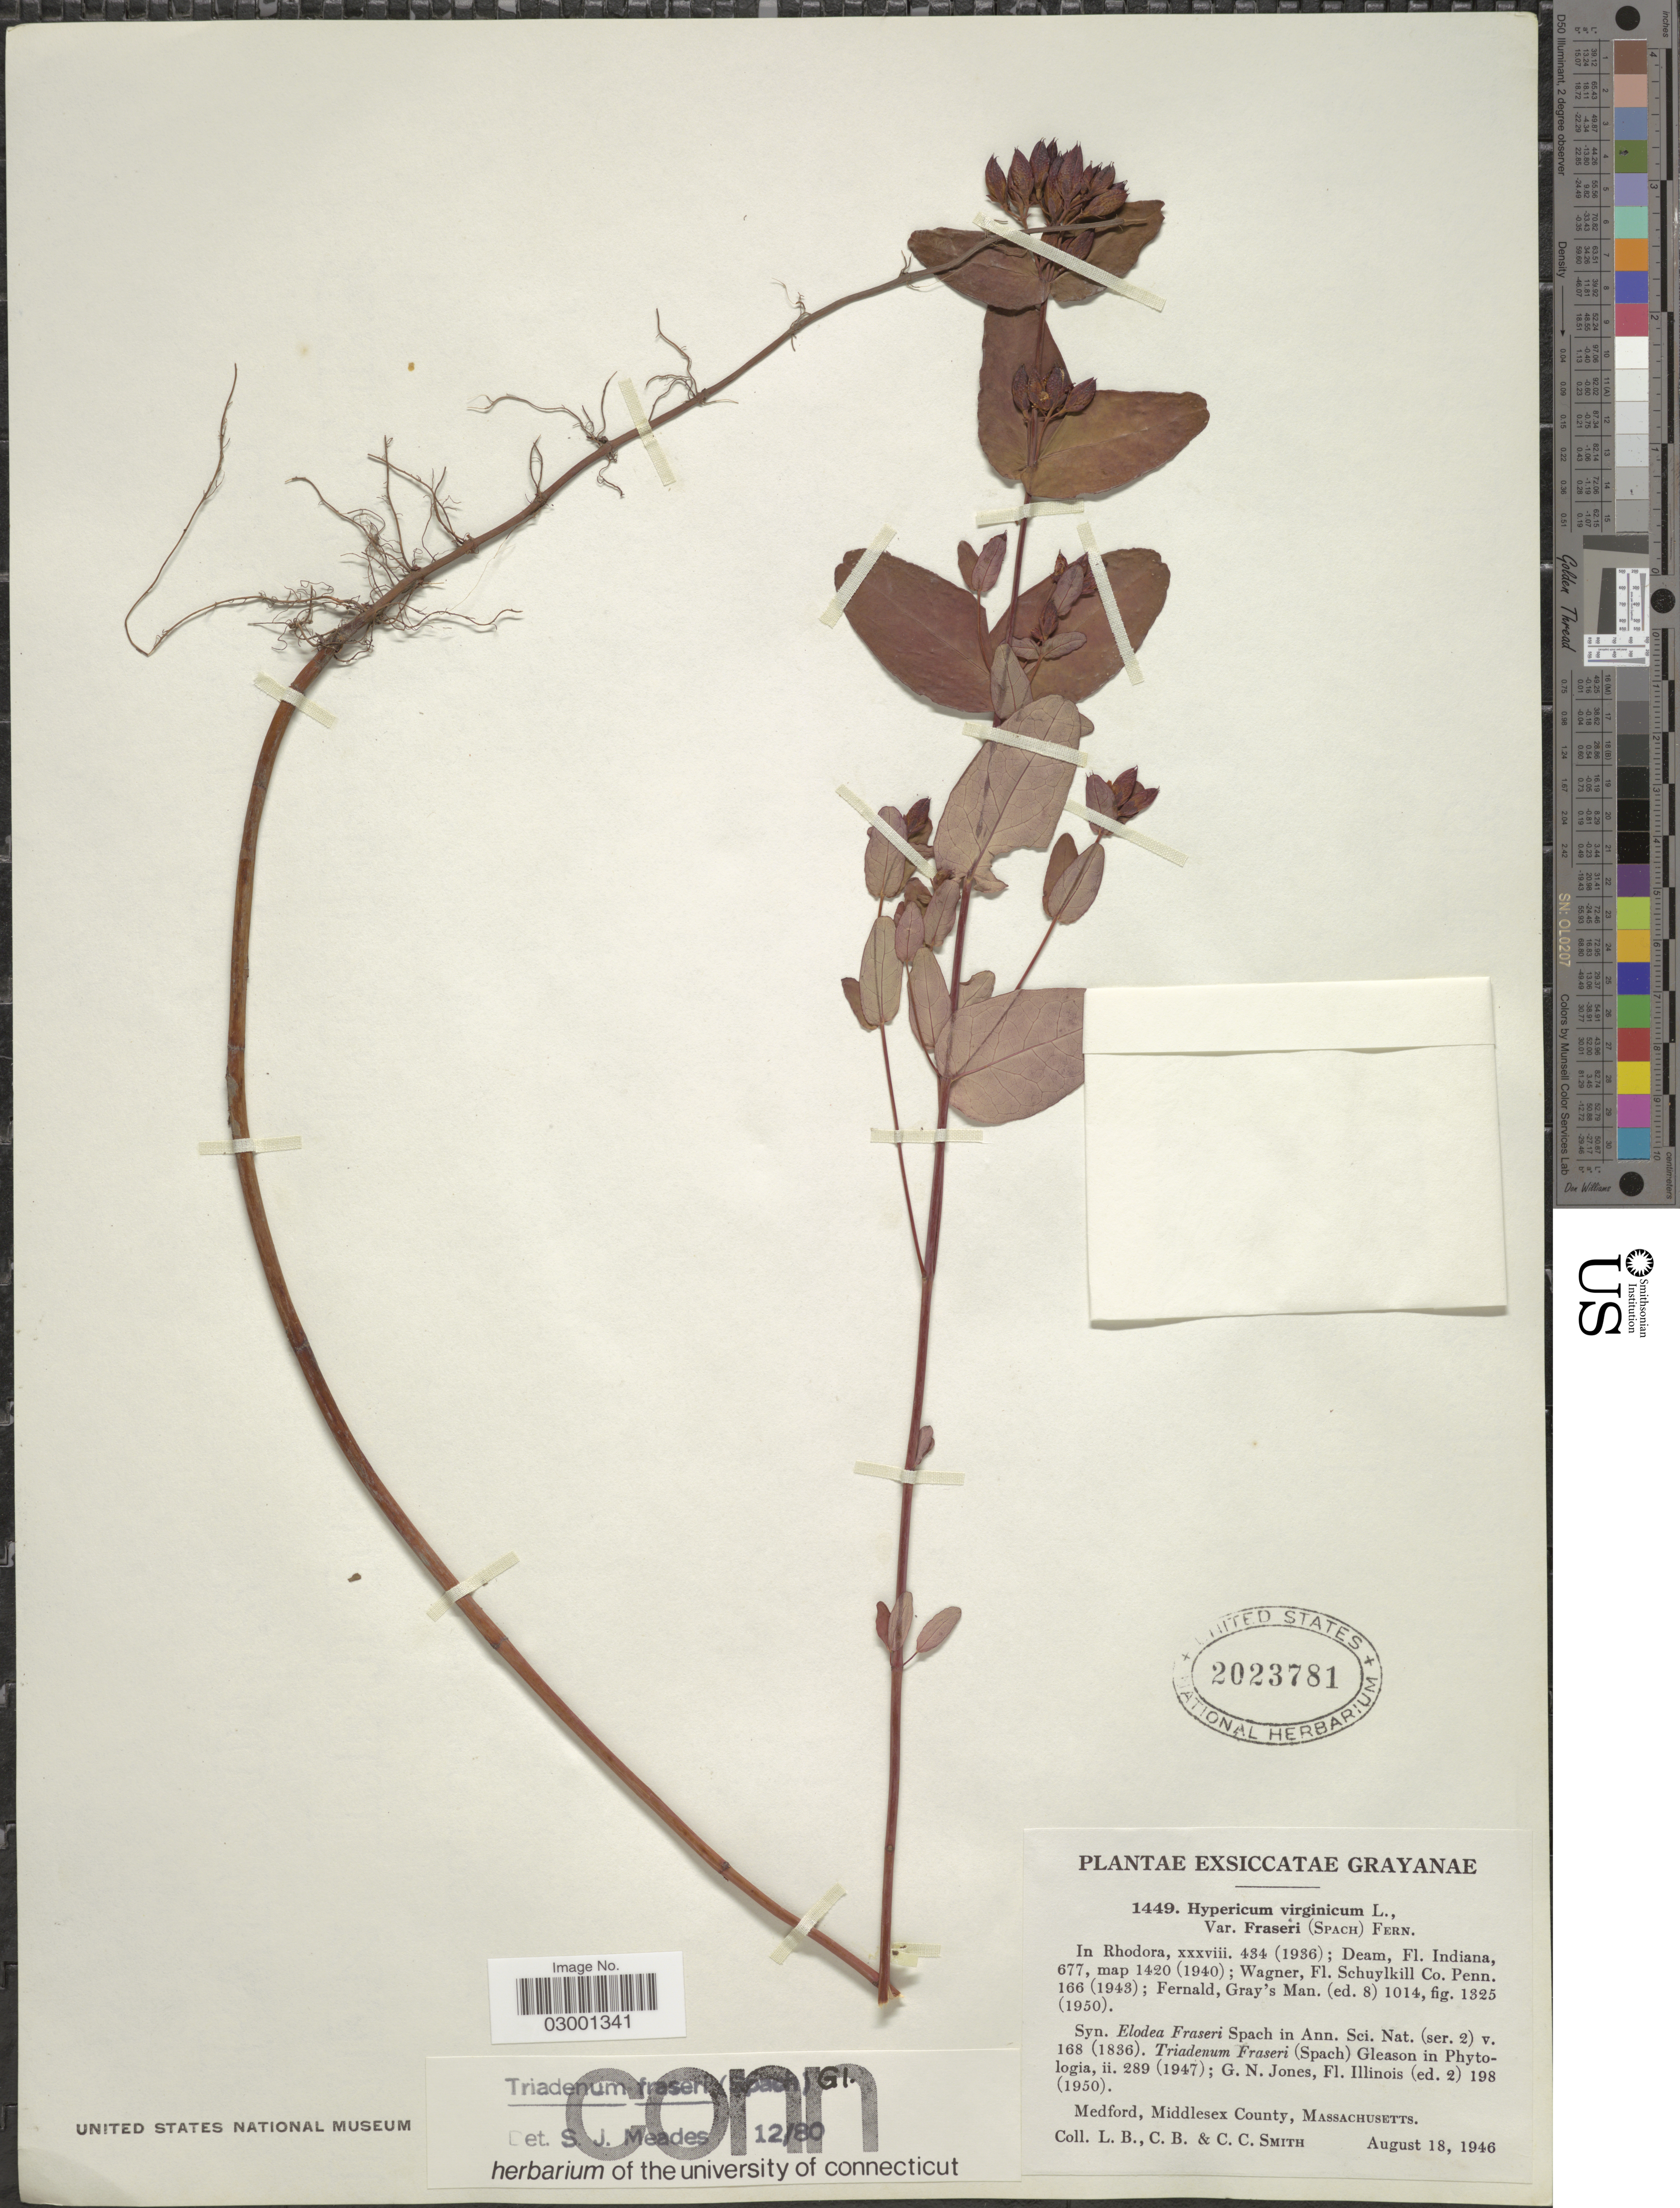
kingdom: Plantae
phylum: Tracheophyta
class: Magnoliopsida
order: Malpighiales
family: Hypericaceae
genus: Hypericum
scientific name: Hypericum fraseri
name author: Steud.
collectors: L. Smith, C. Smith & C. C. Smith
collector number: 1449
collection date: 1946-08-18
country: United States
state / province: Massachusetts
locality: Medford, Middlesex County.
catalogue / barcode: US 2023781